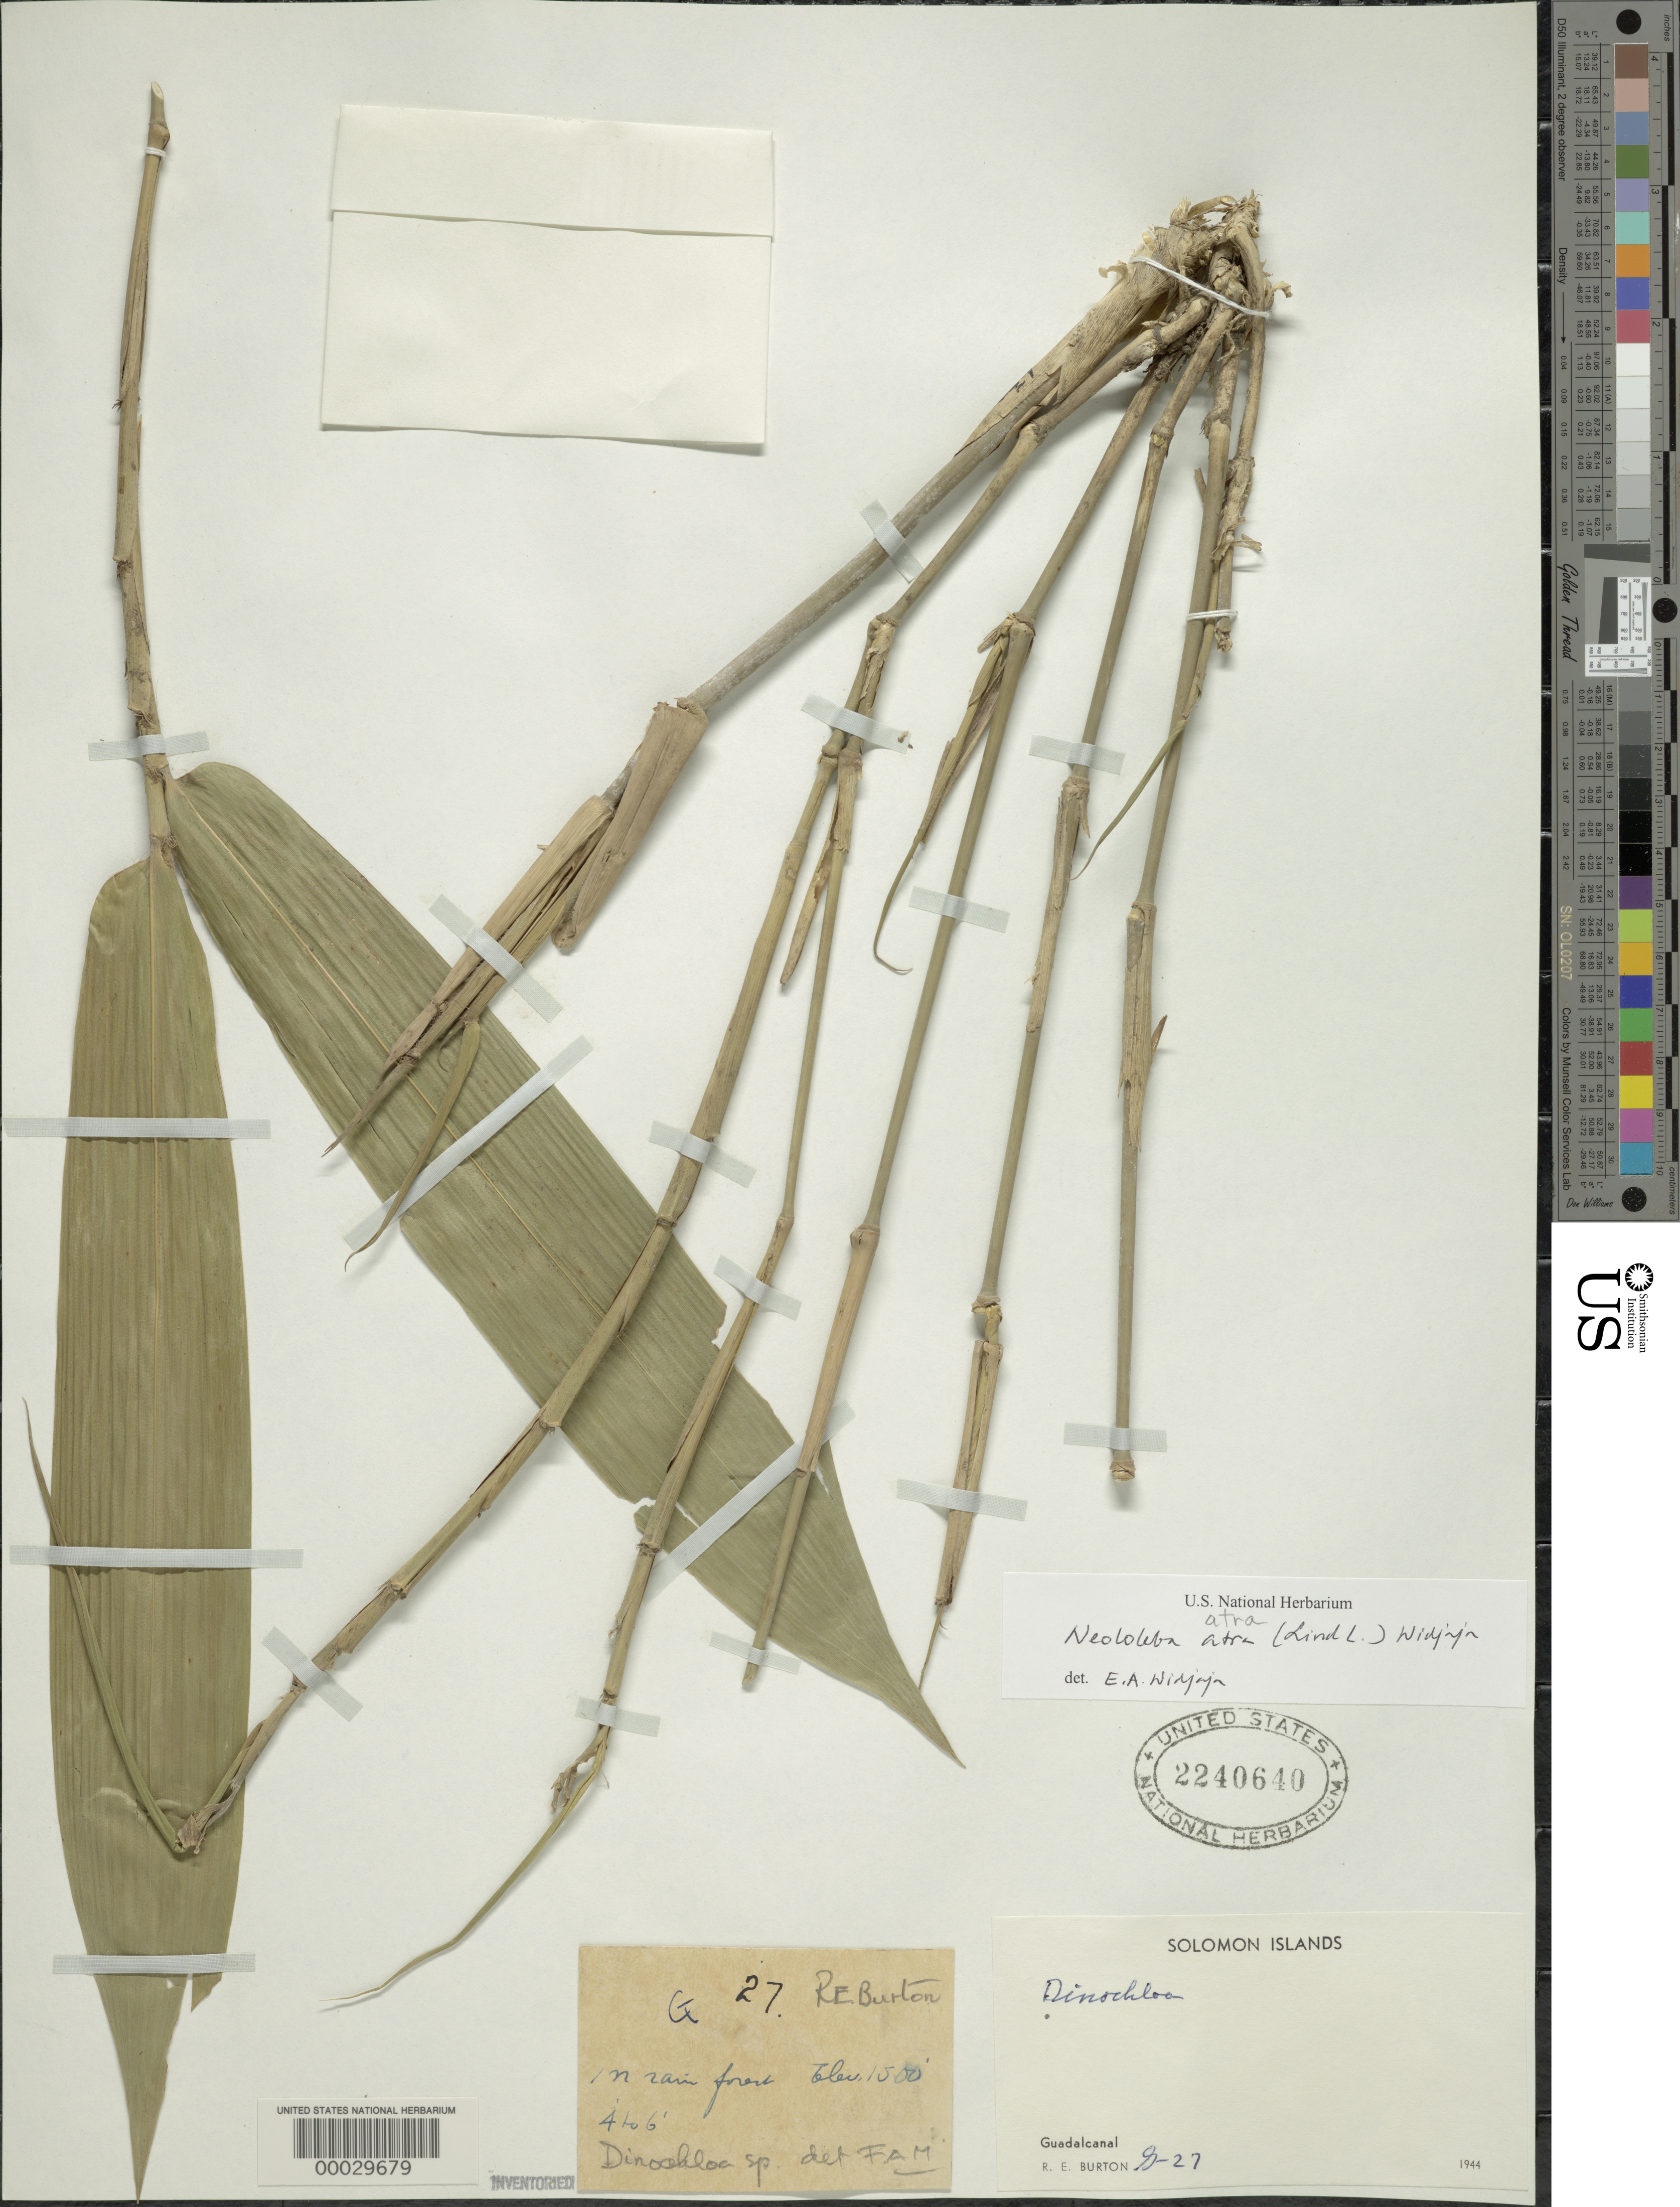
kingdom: Plantae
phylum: Tracheophyta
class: Liliopsida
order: Poales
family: Poaceae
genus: Neololeba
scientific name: Neololeba atra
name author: (Lindl.) Widjaja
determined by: Widjaja, E. A.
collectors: R. Burton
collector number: G-27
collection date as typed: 1944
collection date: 1944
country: Solomon Islands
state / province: Guadalcanal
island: Guadalcanal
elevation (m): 457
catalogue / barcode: US 2240640